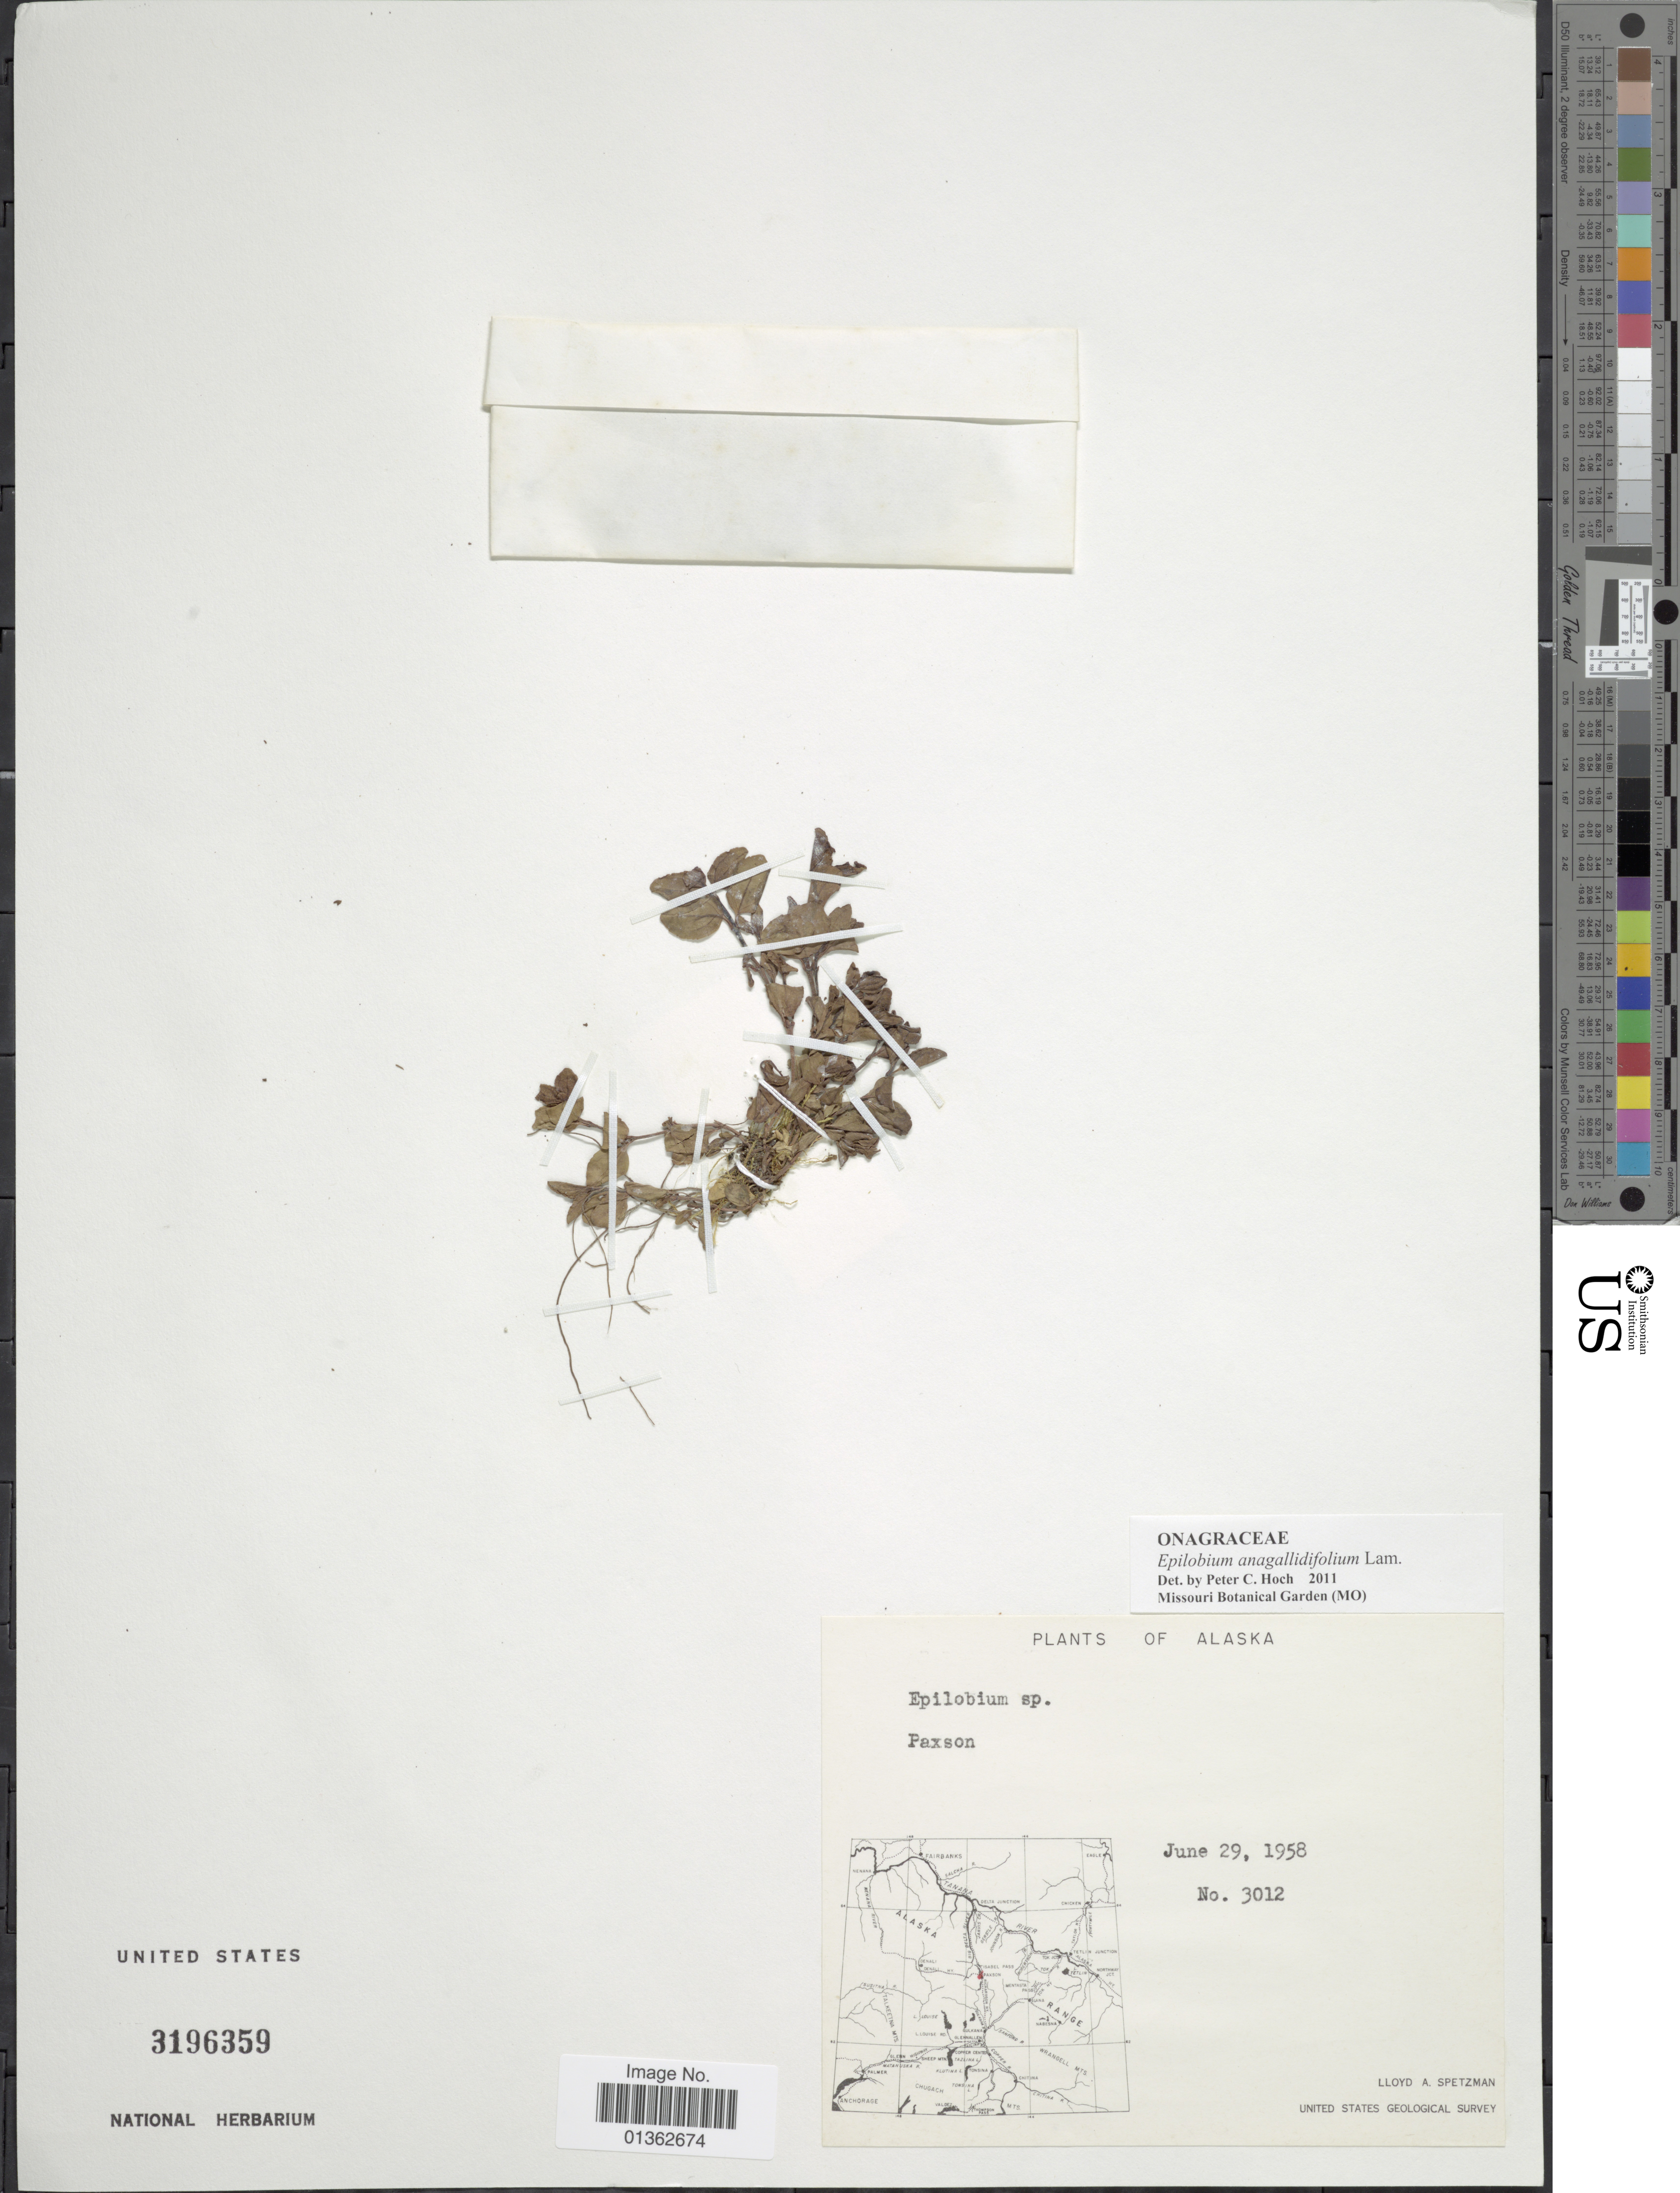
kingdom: Plantae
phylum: Tracheophyta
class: Magnoliopsida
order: Myrtales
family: Onagraceae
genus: Epilobium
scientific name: Epilobium anagallidifolium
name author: Lam.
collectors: L. Spetzman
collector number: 3012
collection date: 1958-06-29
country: United States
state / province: Alaska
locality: Paxson.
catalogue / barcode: US 3196359